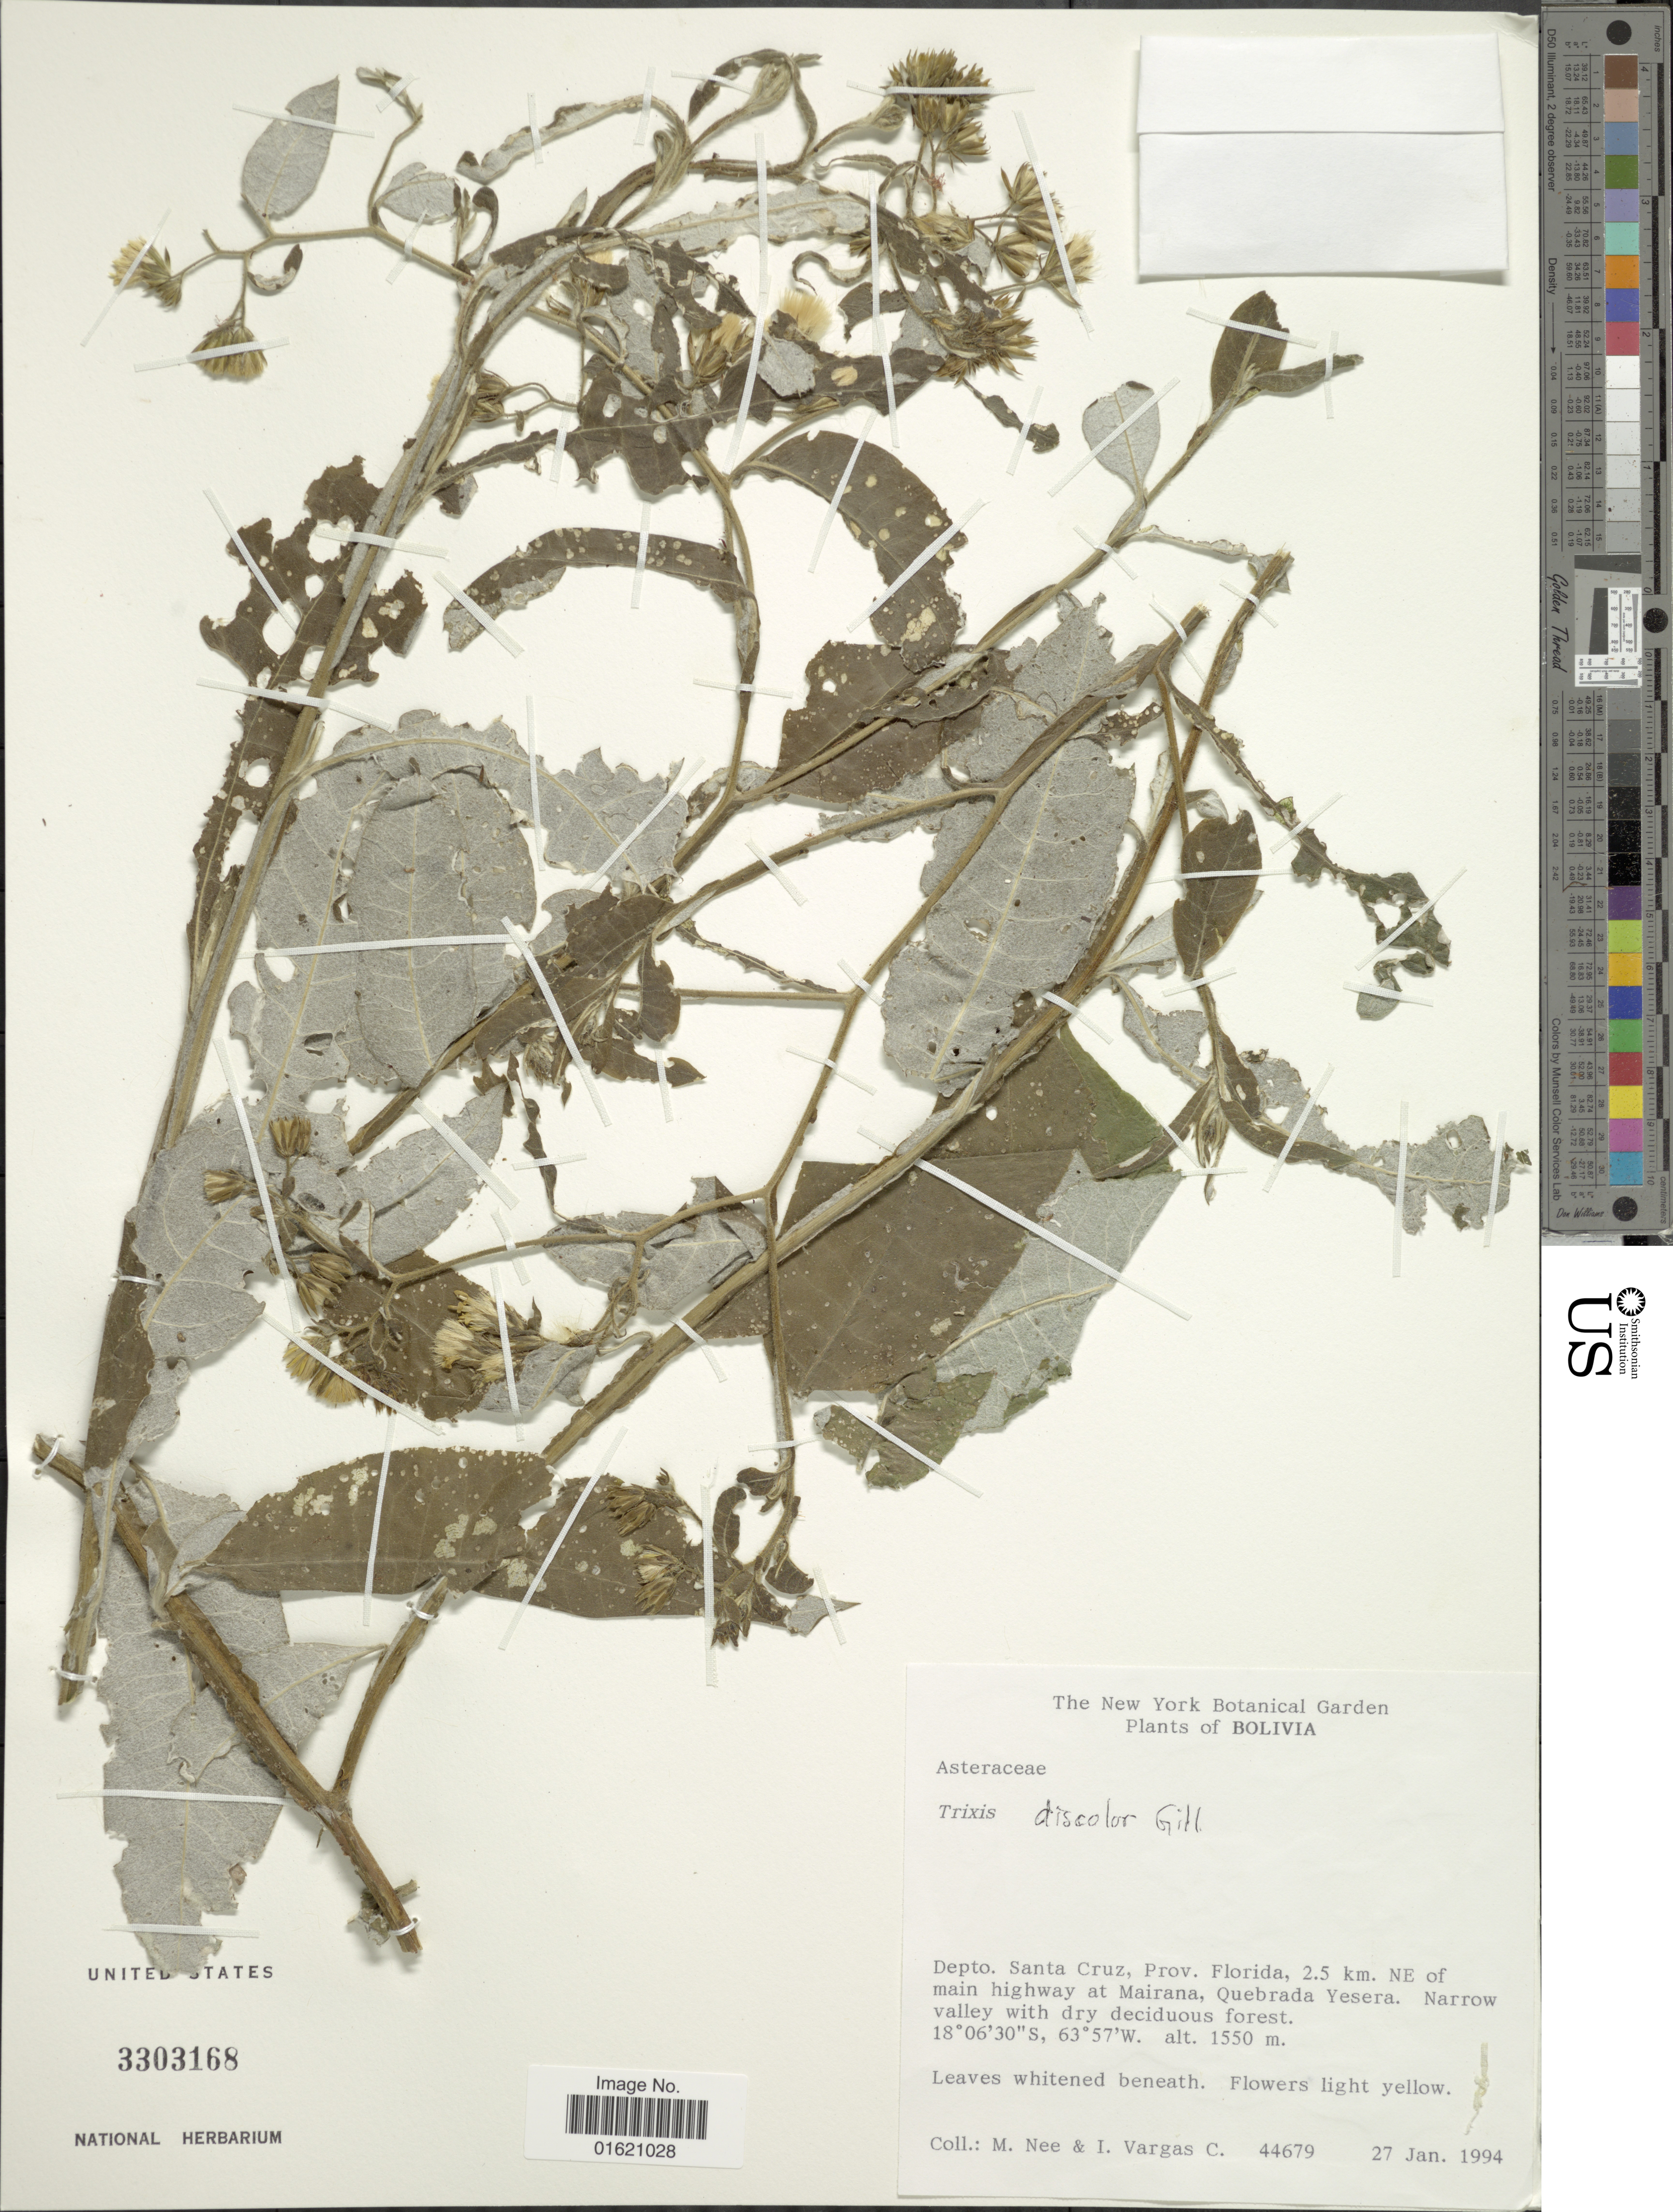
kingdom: Plantae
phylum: Tracheophyta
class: Magnoliopsida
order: Asterales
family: Asteraceae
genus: Trixis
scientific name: Trixis antimenorrhoea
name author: (Schrank) Mart. ex Kuntze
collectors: M. Nee & I. Vargas C.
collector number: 44679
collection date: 1994-01-27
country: Bolivia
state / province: Santa Cruz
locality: Prov. Florida, 2.5 km. NE of main highway at Mairana, Quebrada Yesera, Narrow valley with dry deciduous forest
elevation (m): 1550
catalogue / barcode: US 3303168